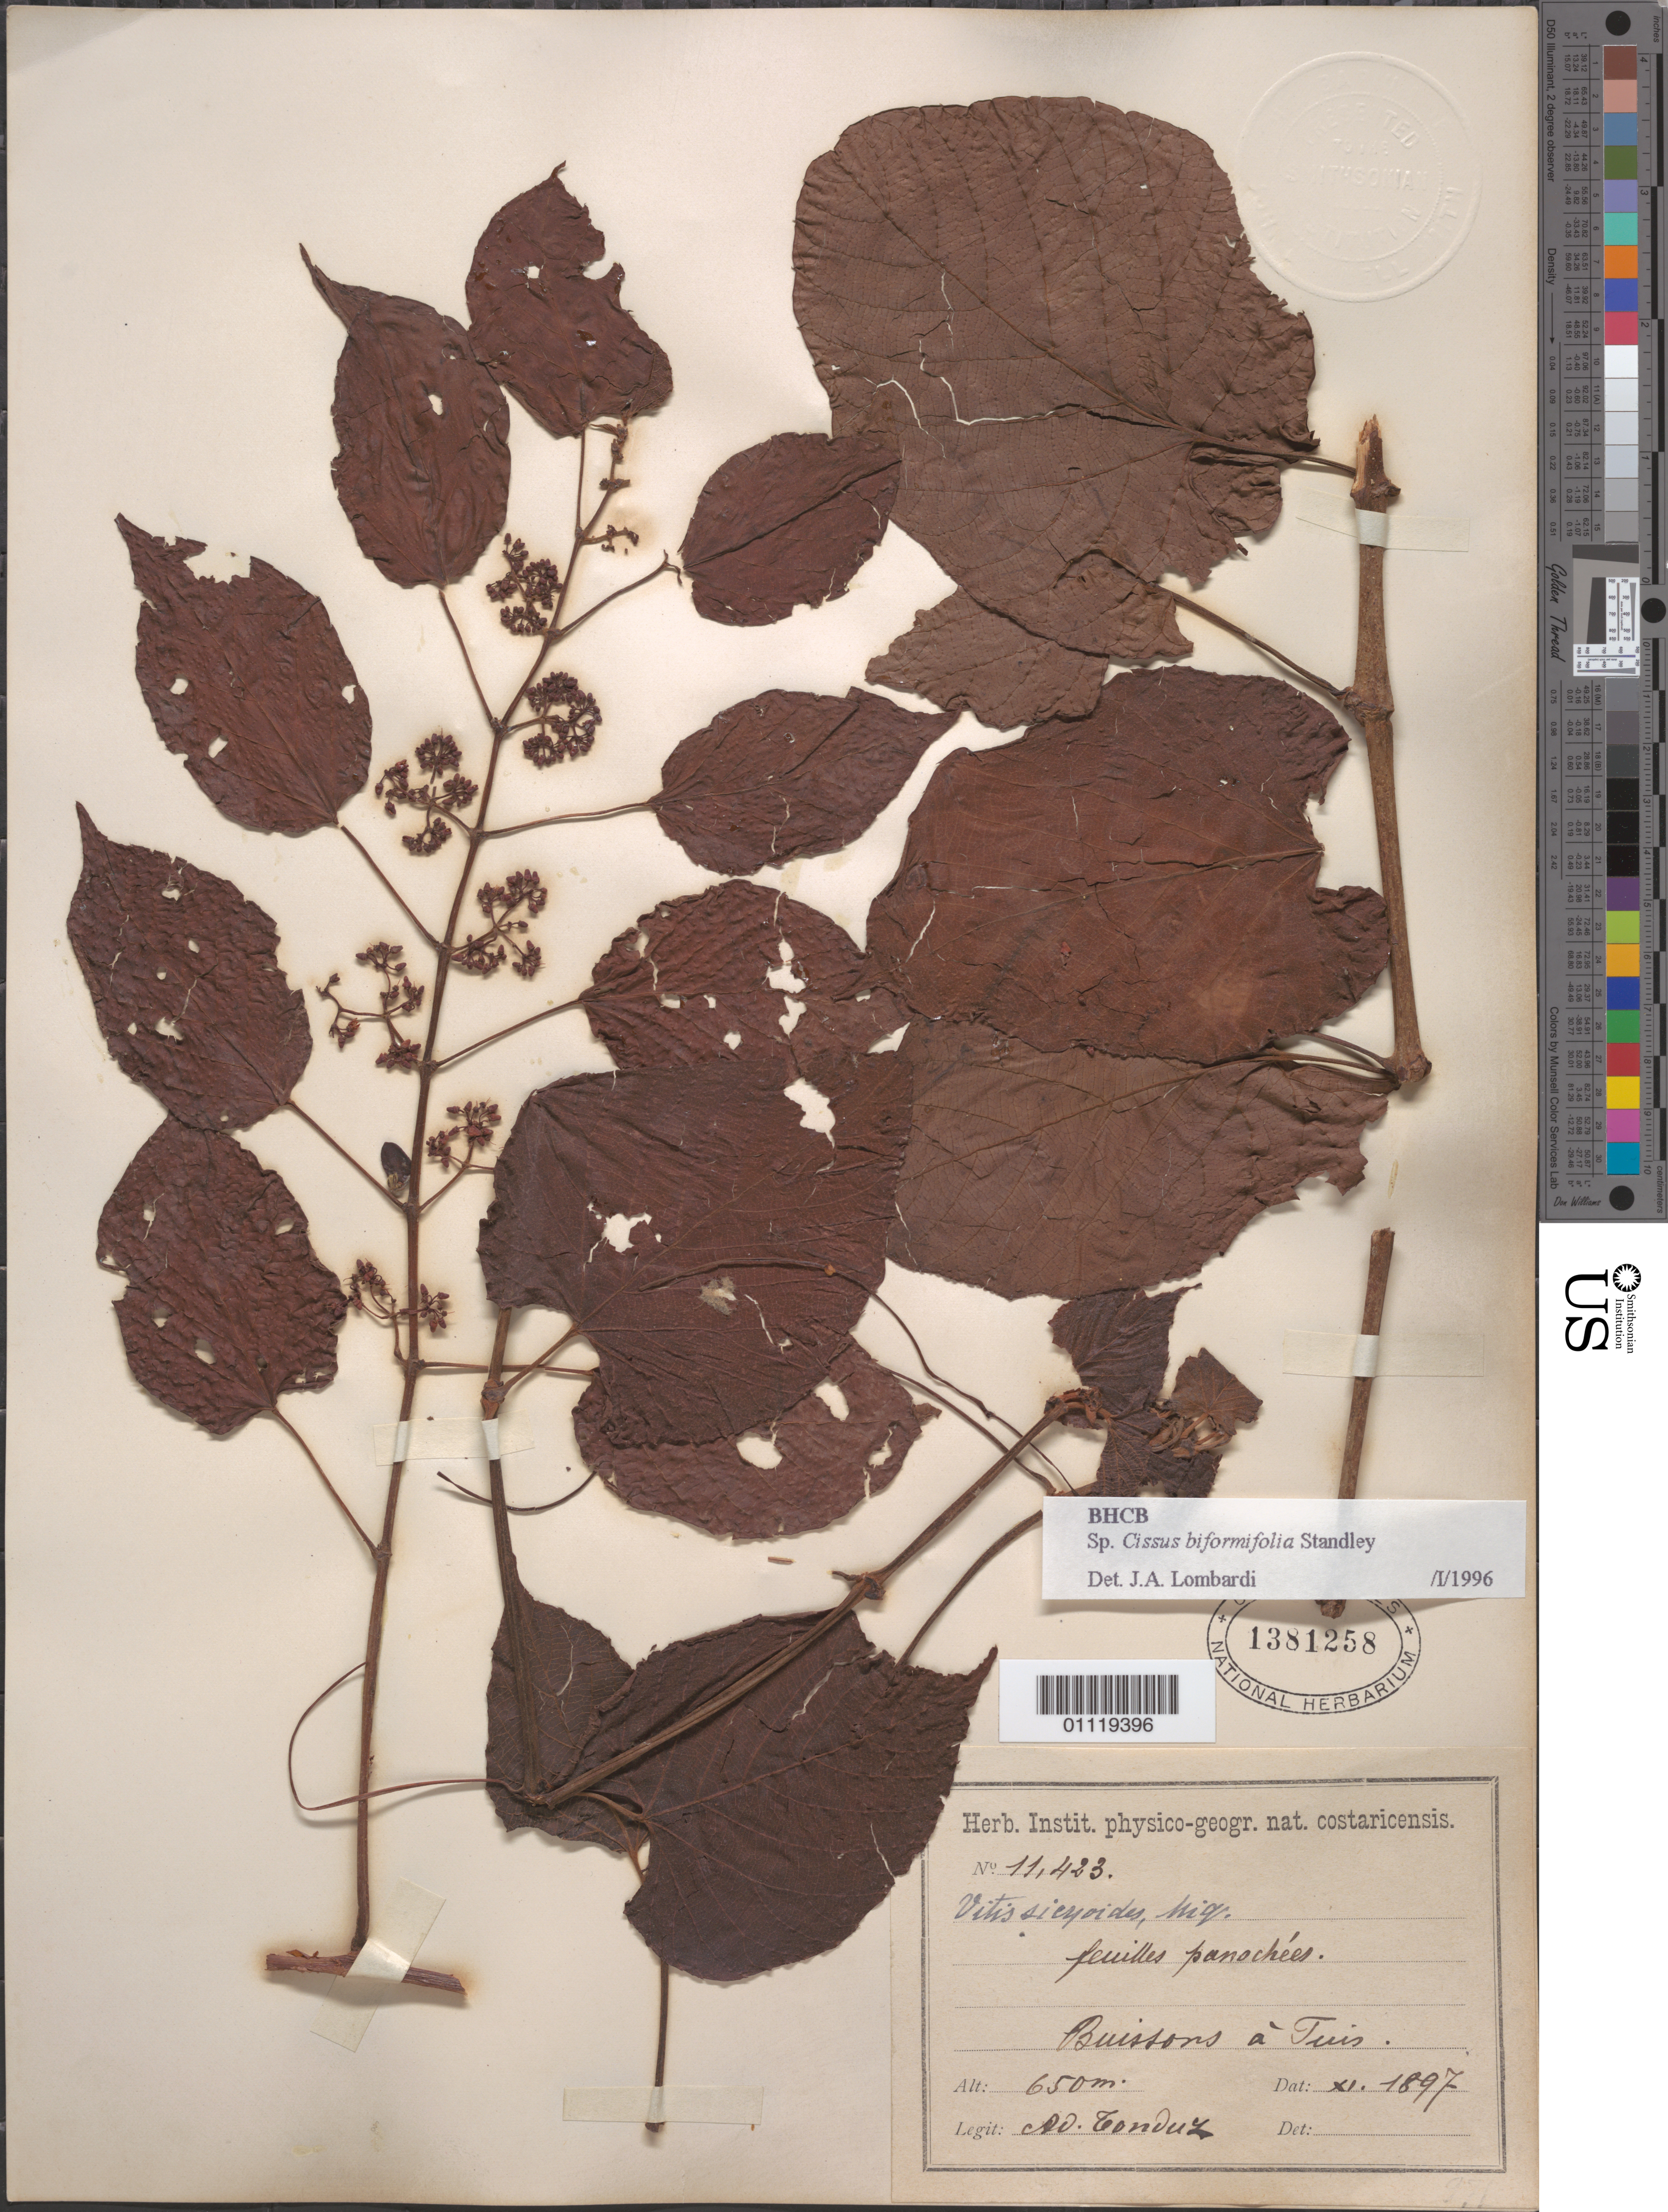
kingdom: Plantae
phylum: Tracheophyta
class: Magnoliopsida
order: Vitales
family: Vitaceae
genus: Cissus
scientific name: Cissus biformifolia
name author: Standl.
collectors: A. Tonduz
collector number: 11423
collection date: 1897-11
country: Costa Rica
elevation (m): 650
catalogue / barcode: US 1381258